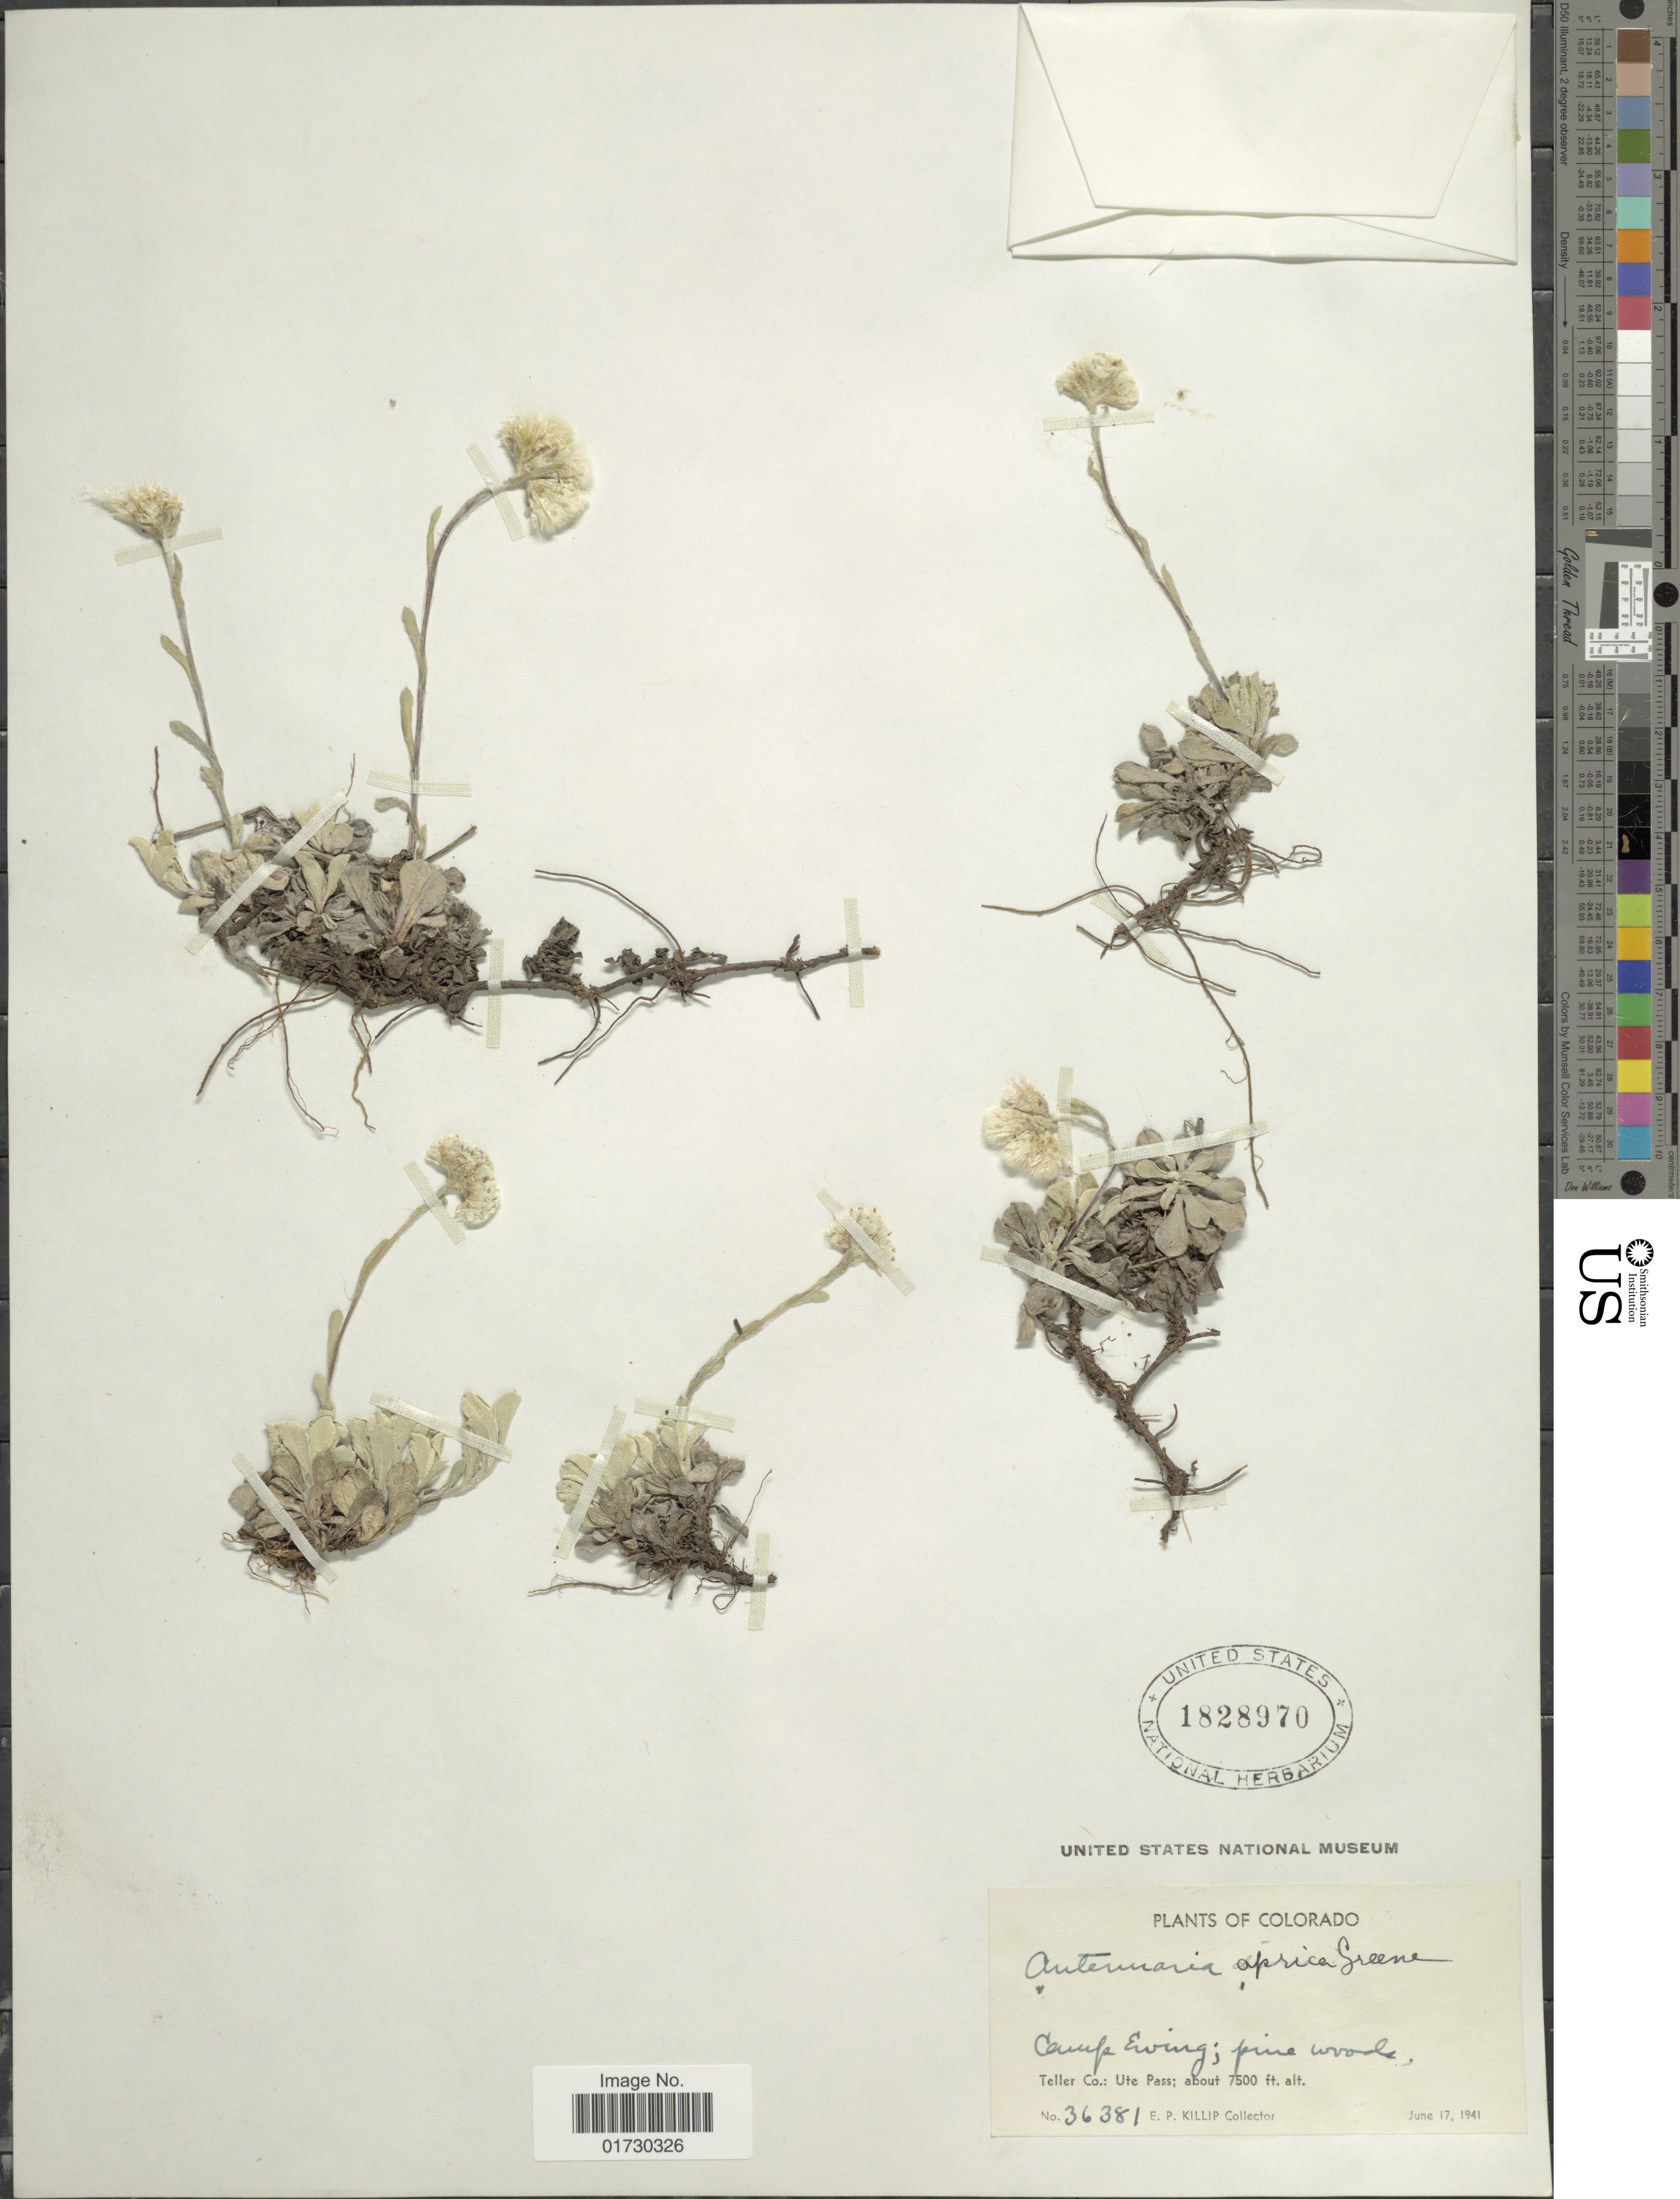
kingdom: Plantae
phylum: Tracheophyta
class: Magnoliopsida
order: Asterales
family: Asteraceae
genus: Antennaria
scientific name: Antennaria aprica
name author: Greene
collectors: E. P. Killip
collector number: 36381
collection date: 1941-06-17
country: United States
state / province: Colorado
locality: Camp Ewing, Teller Co.: Ute Pass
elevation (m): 2286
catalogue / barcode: US 1828970